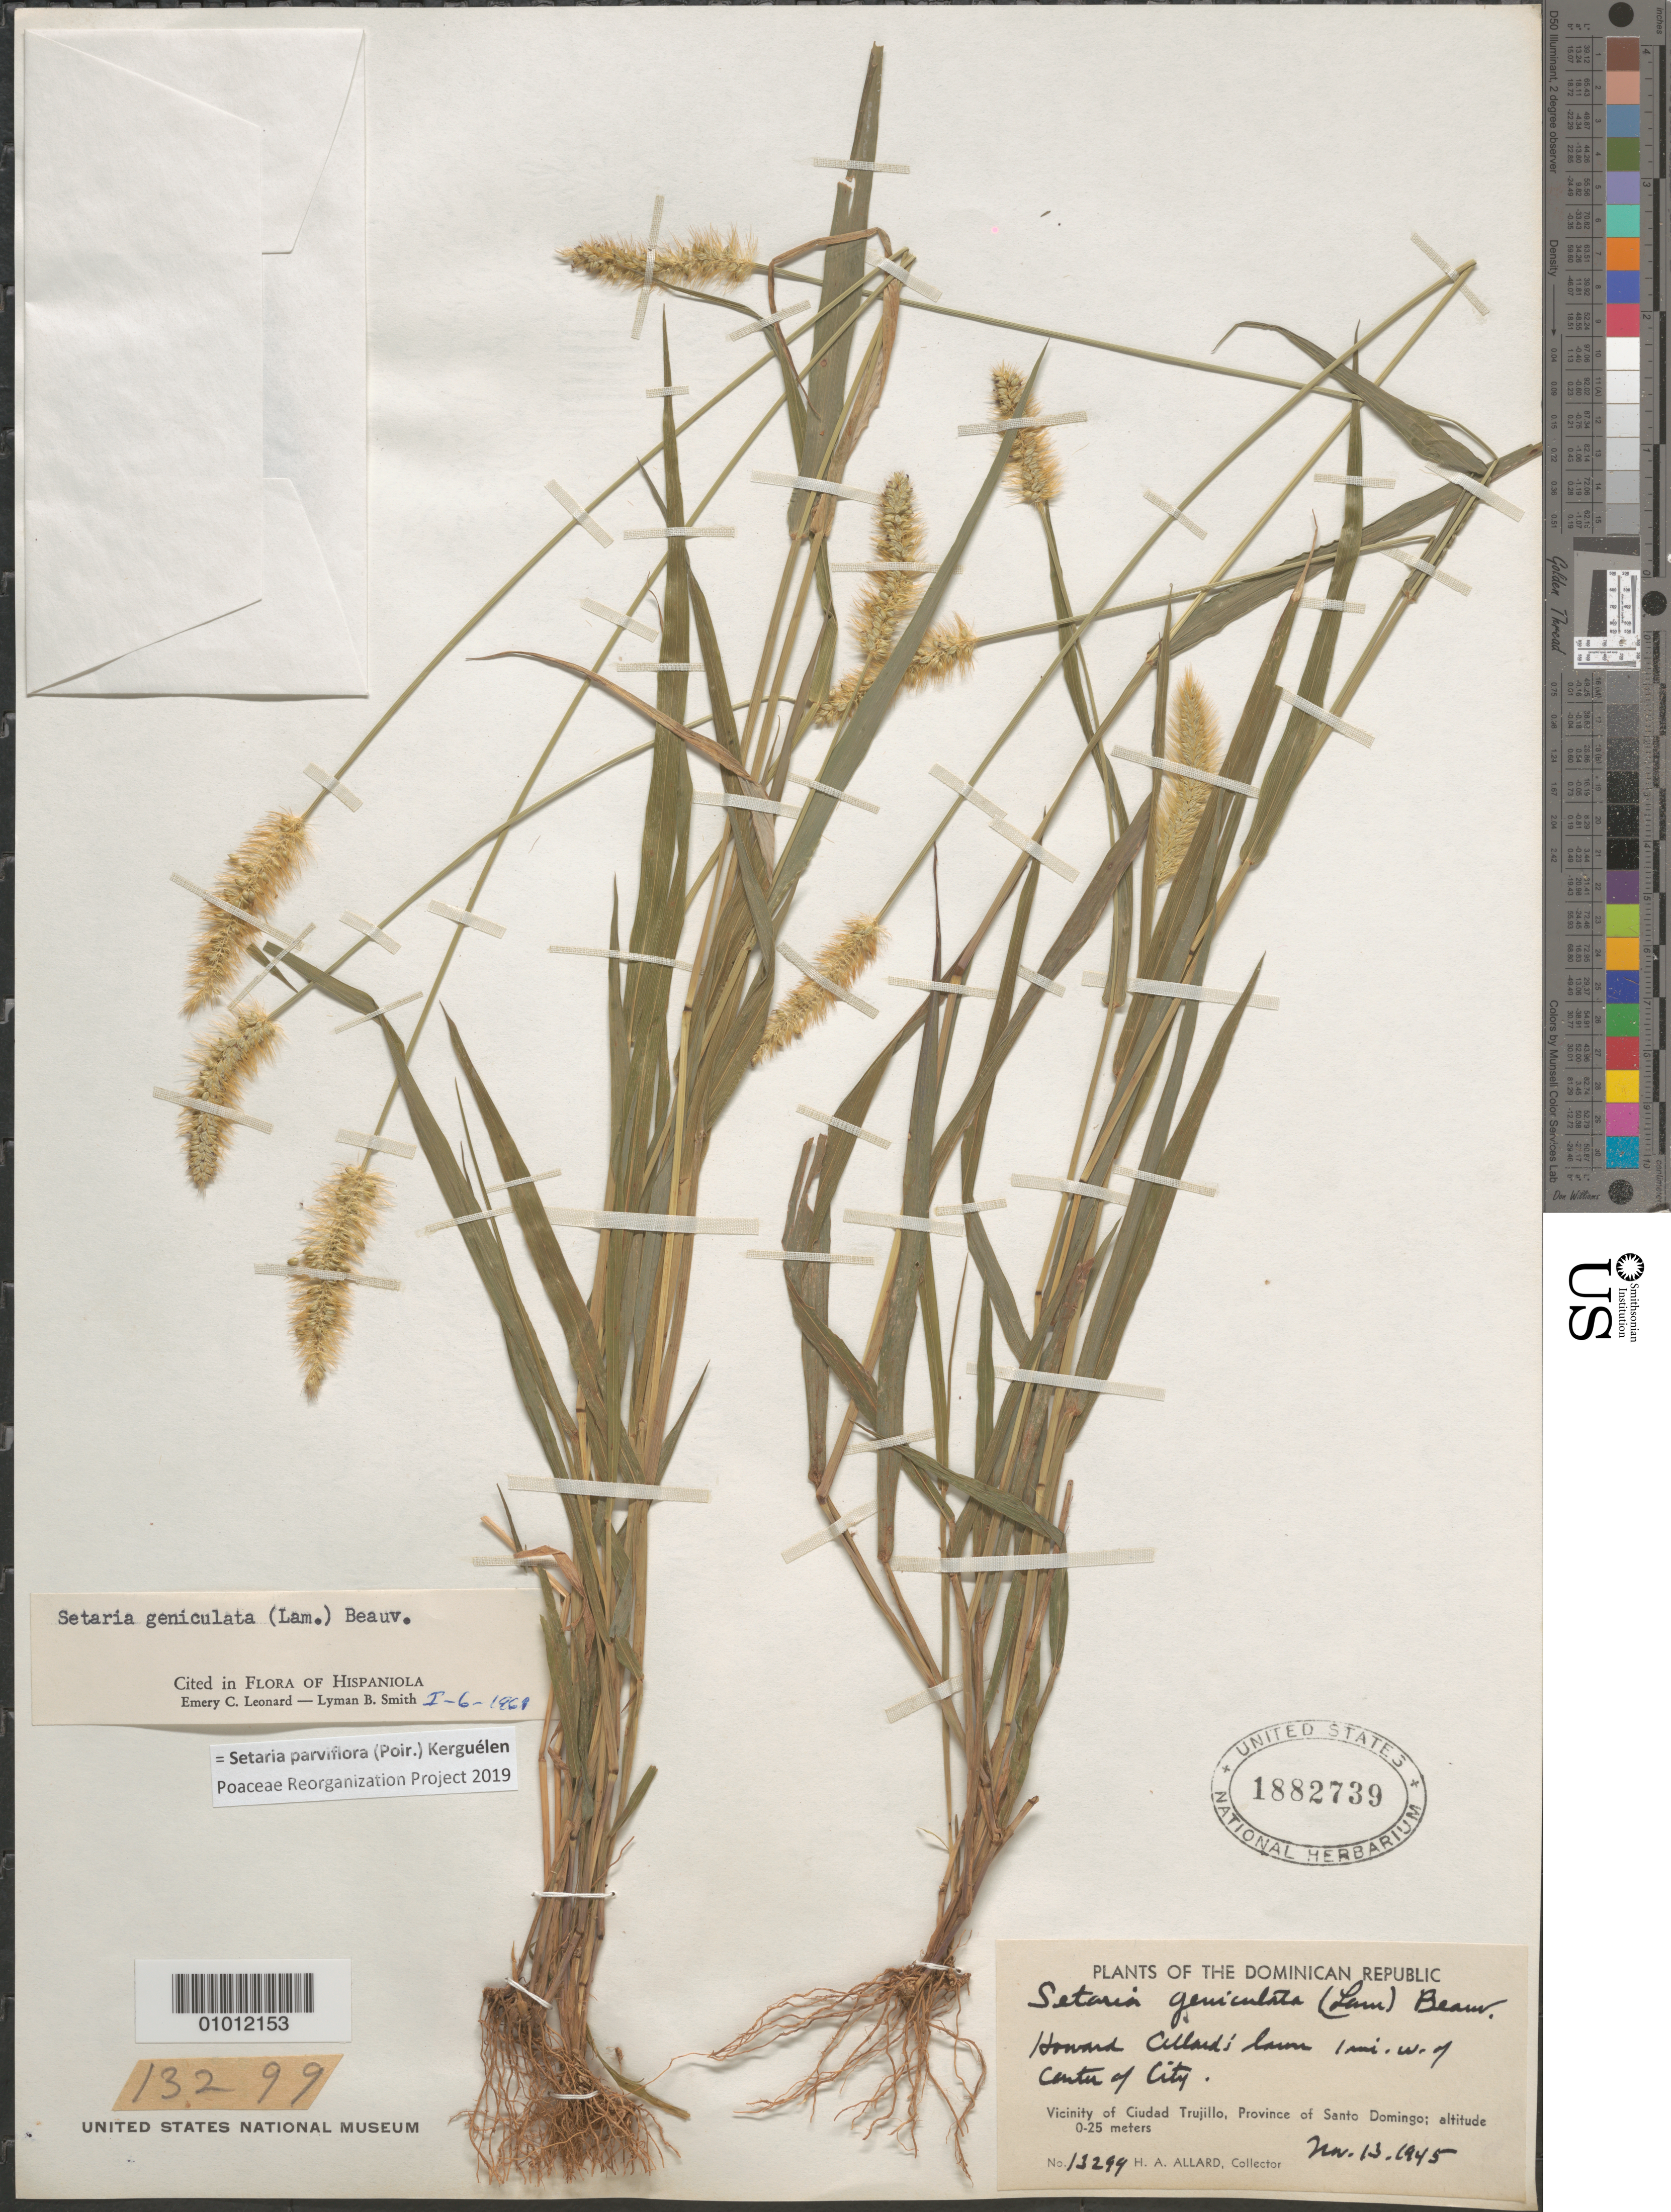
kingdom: Plantae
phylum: Tracheophyta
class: Liliopsida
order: Poales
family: Poaceae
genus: Setaria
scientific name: Setaria parviflora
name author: (Poir.) Kerguélen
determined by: Poaceae Reorganization Project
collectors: H. A. Allard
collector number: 13299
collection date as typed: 13 Nov 1945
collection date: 1945-11-13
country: Dominican Republic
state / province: La Vega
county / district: Santo Domingo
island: Hispaniola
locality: Vicinity of Cuidad Trujillo, Province of Santo Domingo, 1 mile W of center of city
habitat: on lawn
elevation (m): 0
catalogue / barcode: US 1882739